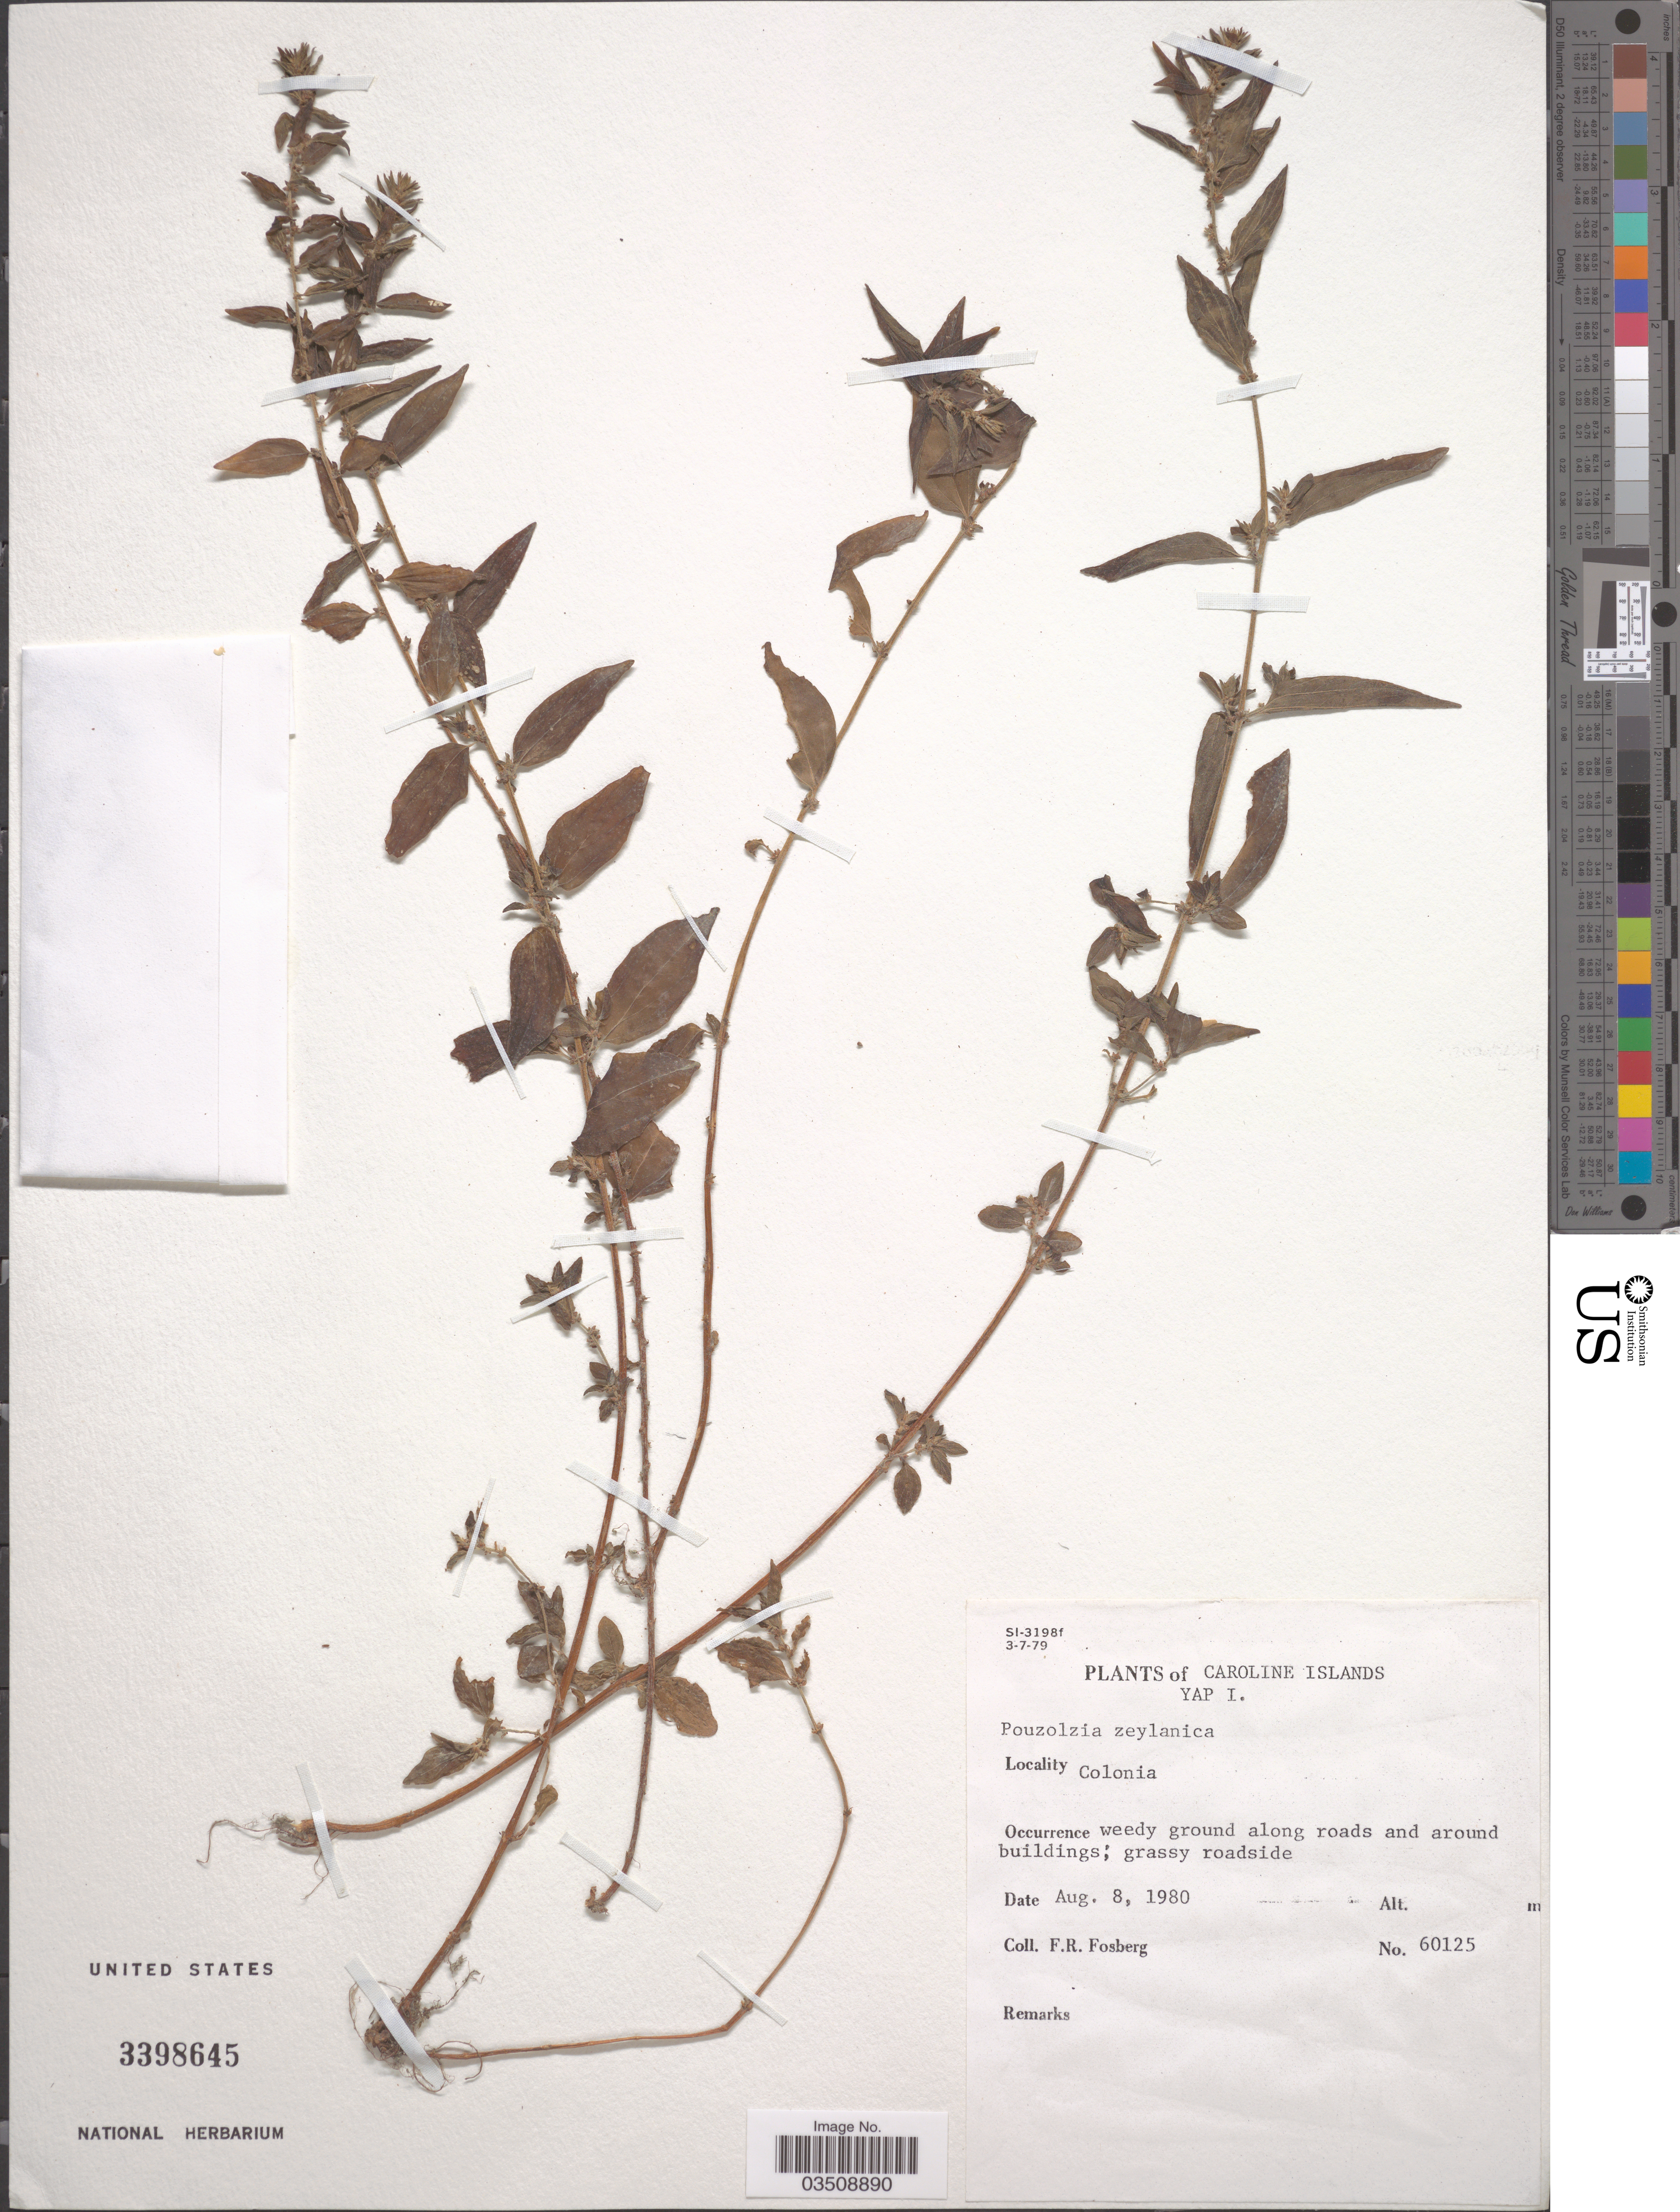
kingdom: Plantae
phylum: Tracheophyta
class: Magnoliopsida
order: Rosales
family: Urticaceae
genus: Pouzolzia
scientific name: Pouzolzia zeylanica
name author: (L.) Benn.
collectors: F. R. Fosberg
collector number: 60125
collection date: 1980-08-08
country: Micronesia, Federated States of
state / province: Yap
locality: Caroline Islands. Yap I. Colonia.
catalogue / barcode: US 3398645